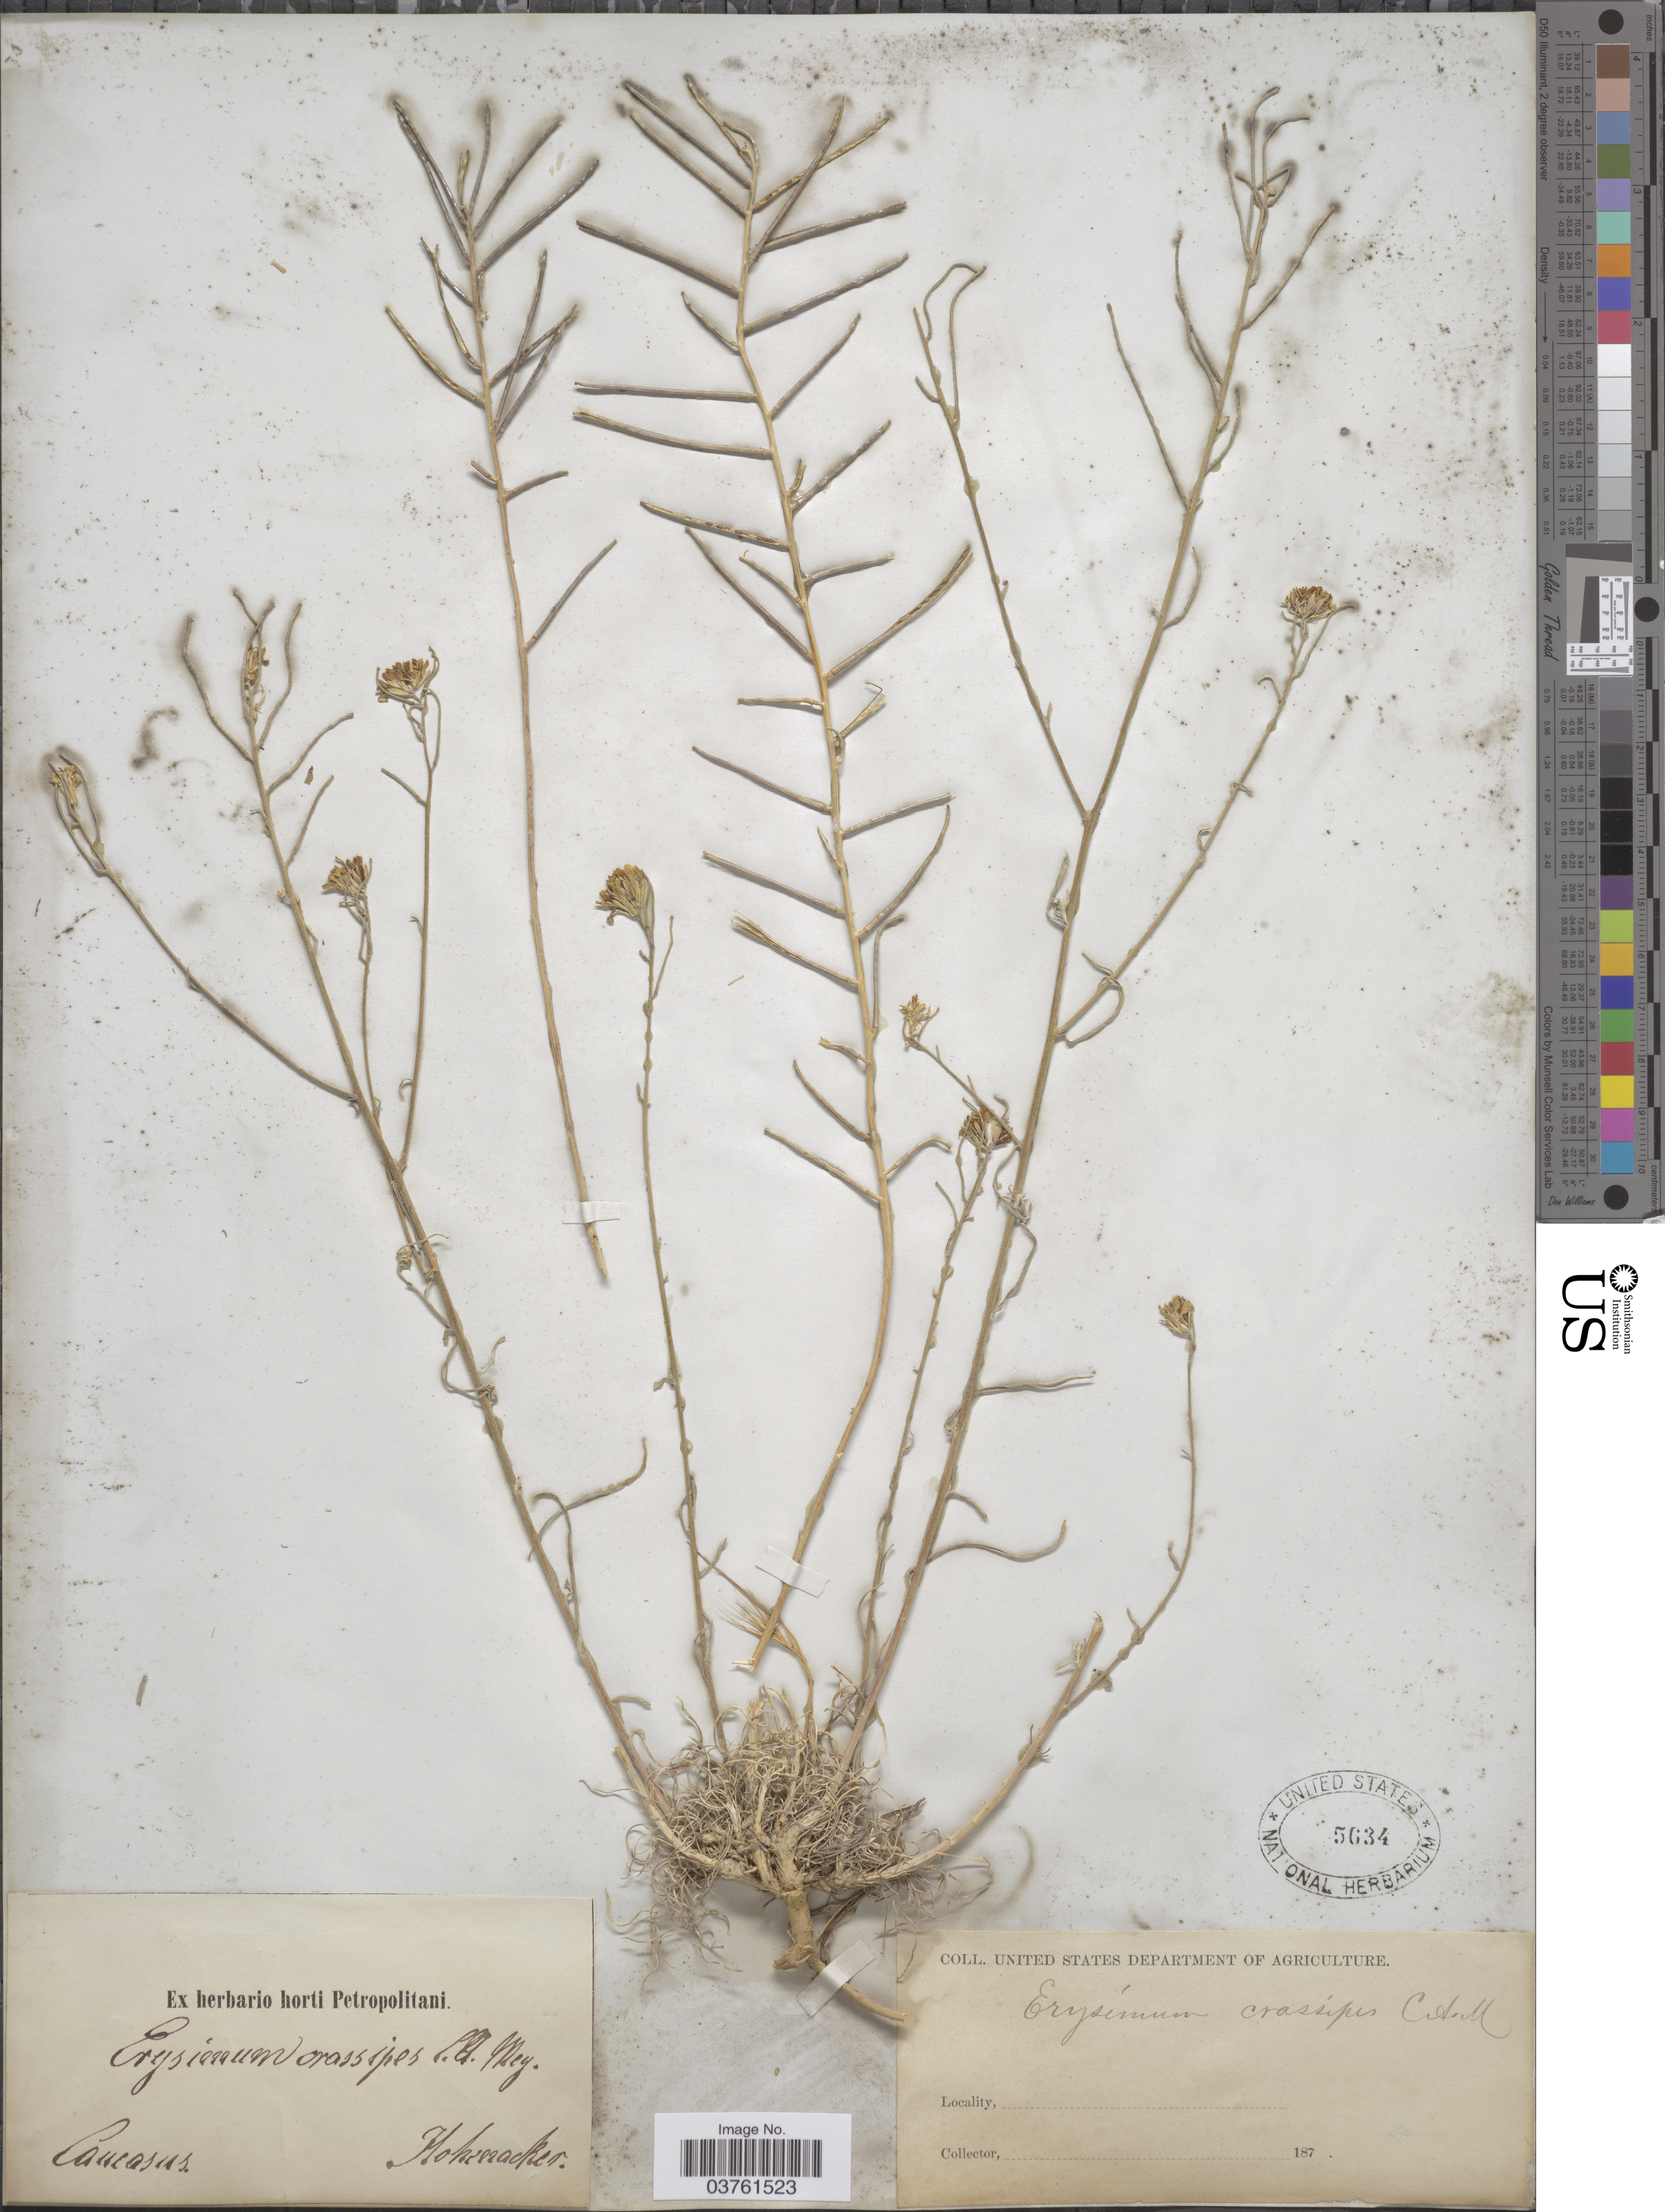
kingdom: Plantae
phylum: Tracheophyta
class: Magnoliopsida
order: Brassicales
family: Brassicaceae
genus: Erysimum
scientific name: Erysimum crassipes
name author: Fisch. & C.A. Mey.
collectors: Hohenacker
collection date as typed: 187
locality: Caucasus.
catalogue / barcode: US 5634